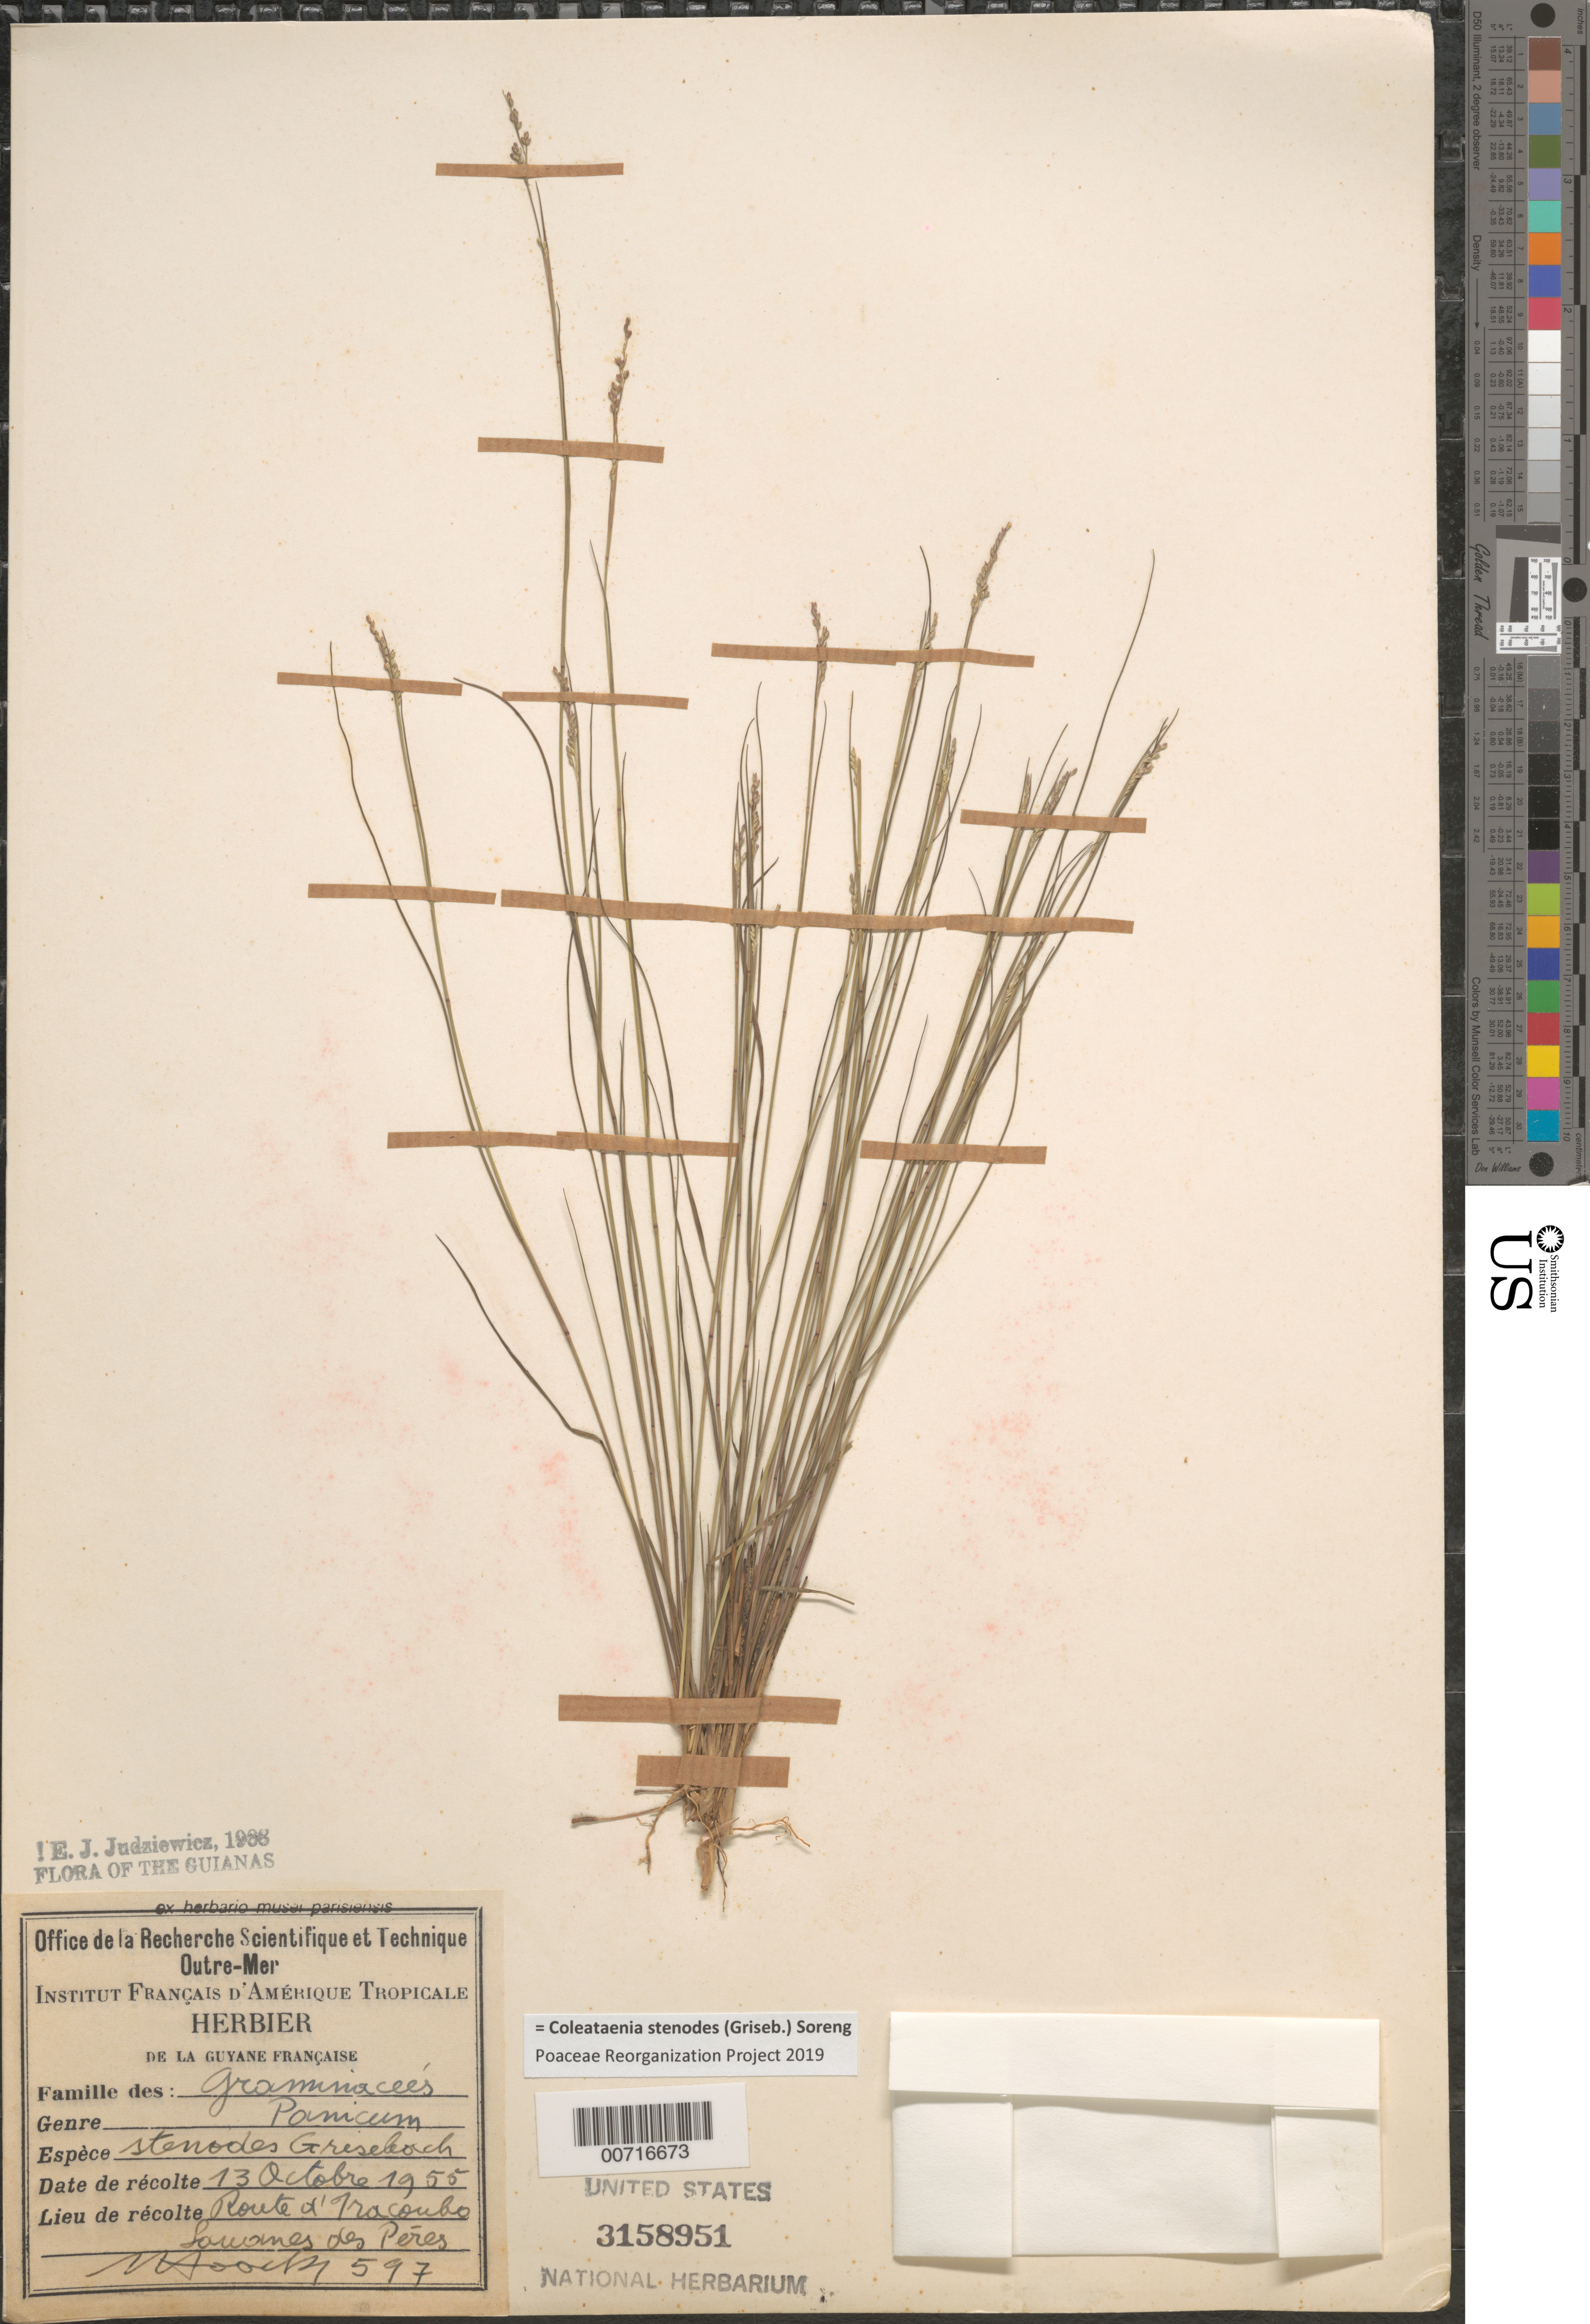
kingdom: Plantae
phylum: Tracheophyta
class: Liliopsida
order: Poales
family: Poaceae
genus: Coleataenia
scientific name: Coleataenia stenodes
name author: (Griseb.) Soreng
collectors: J. Hoock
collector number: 597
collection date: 1955-10-13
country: French Guiana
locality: Guyane Française. Route d'Tracoubo. Savane des Pères.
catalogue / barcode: US 3158951